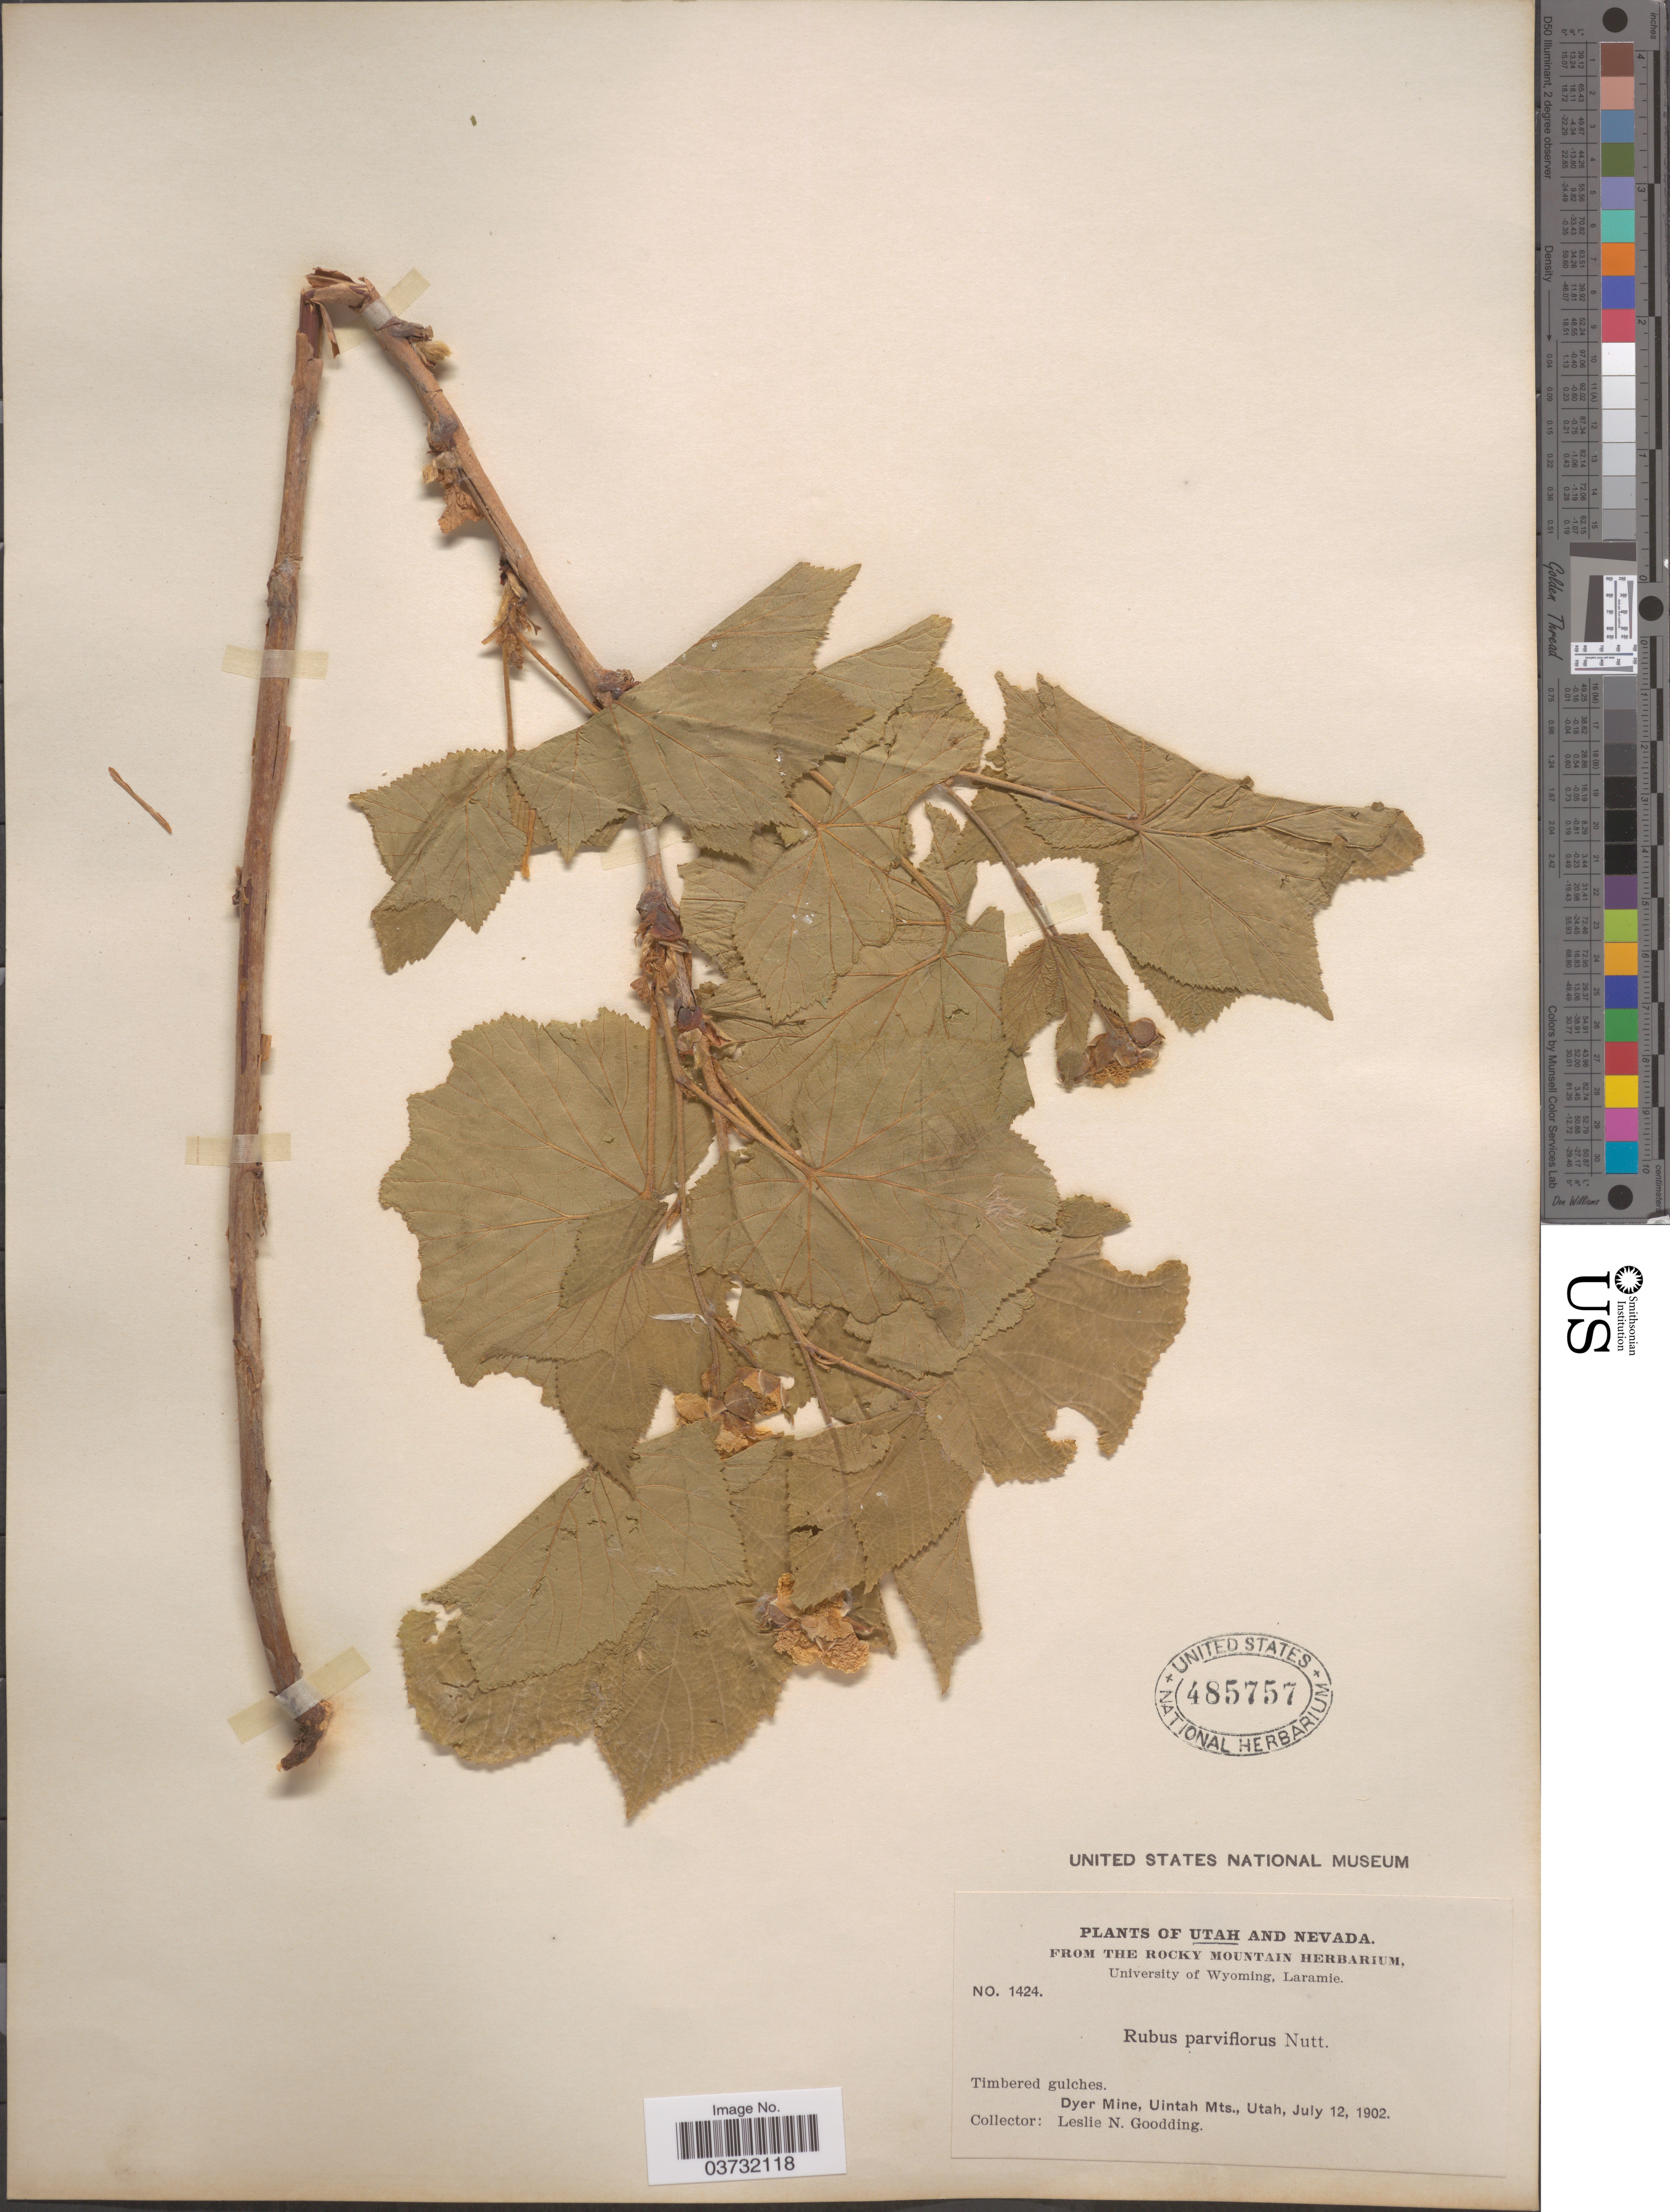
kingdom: Plantae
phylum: Tracheophyta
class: Magnoliopsida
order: Rosales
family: Rosaceae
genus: Rubus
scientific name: Rubus parviflorus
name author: Nutt.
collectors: L. N. Goodding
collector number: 1424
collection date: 1902-07-12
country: United States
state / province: Utah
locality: Dyer Mine, Uintah Mts.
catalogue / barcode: US 485757